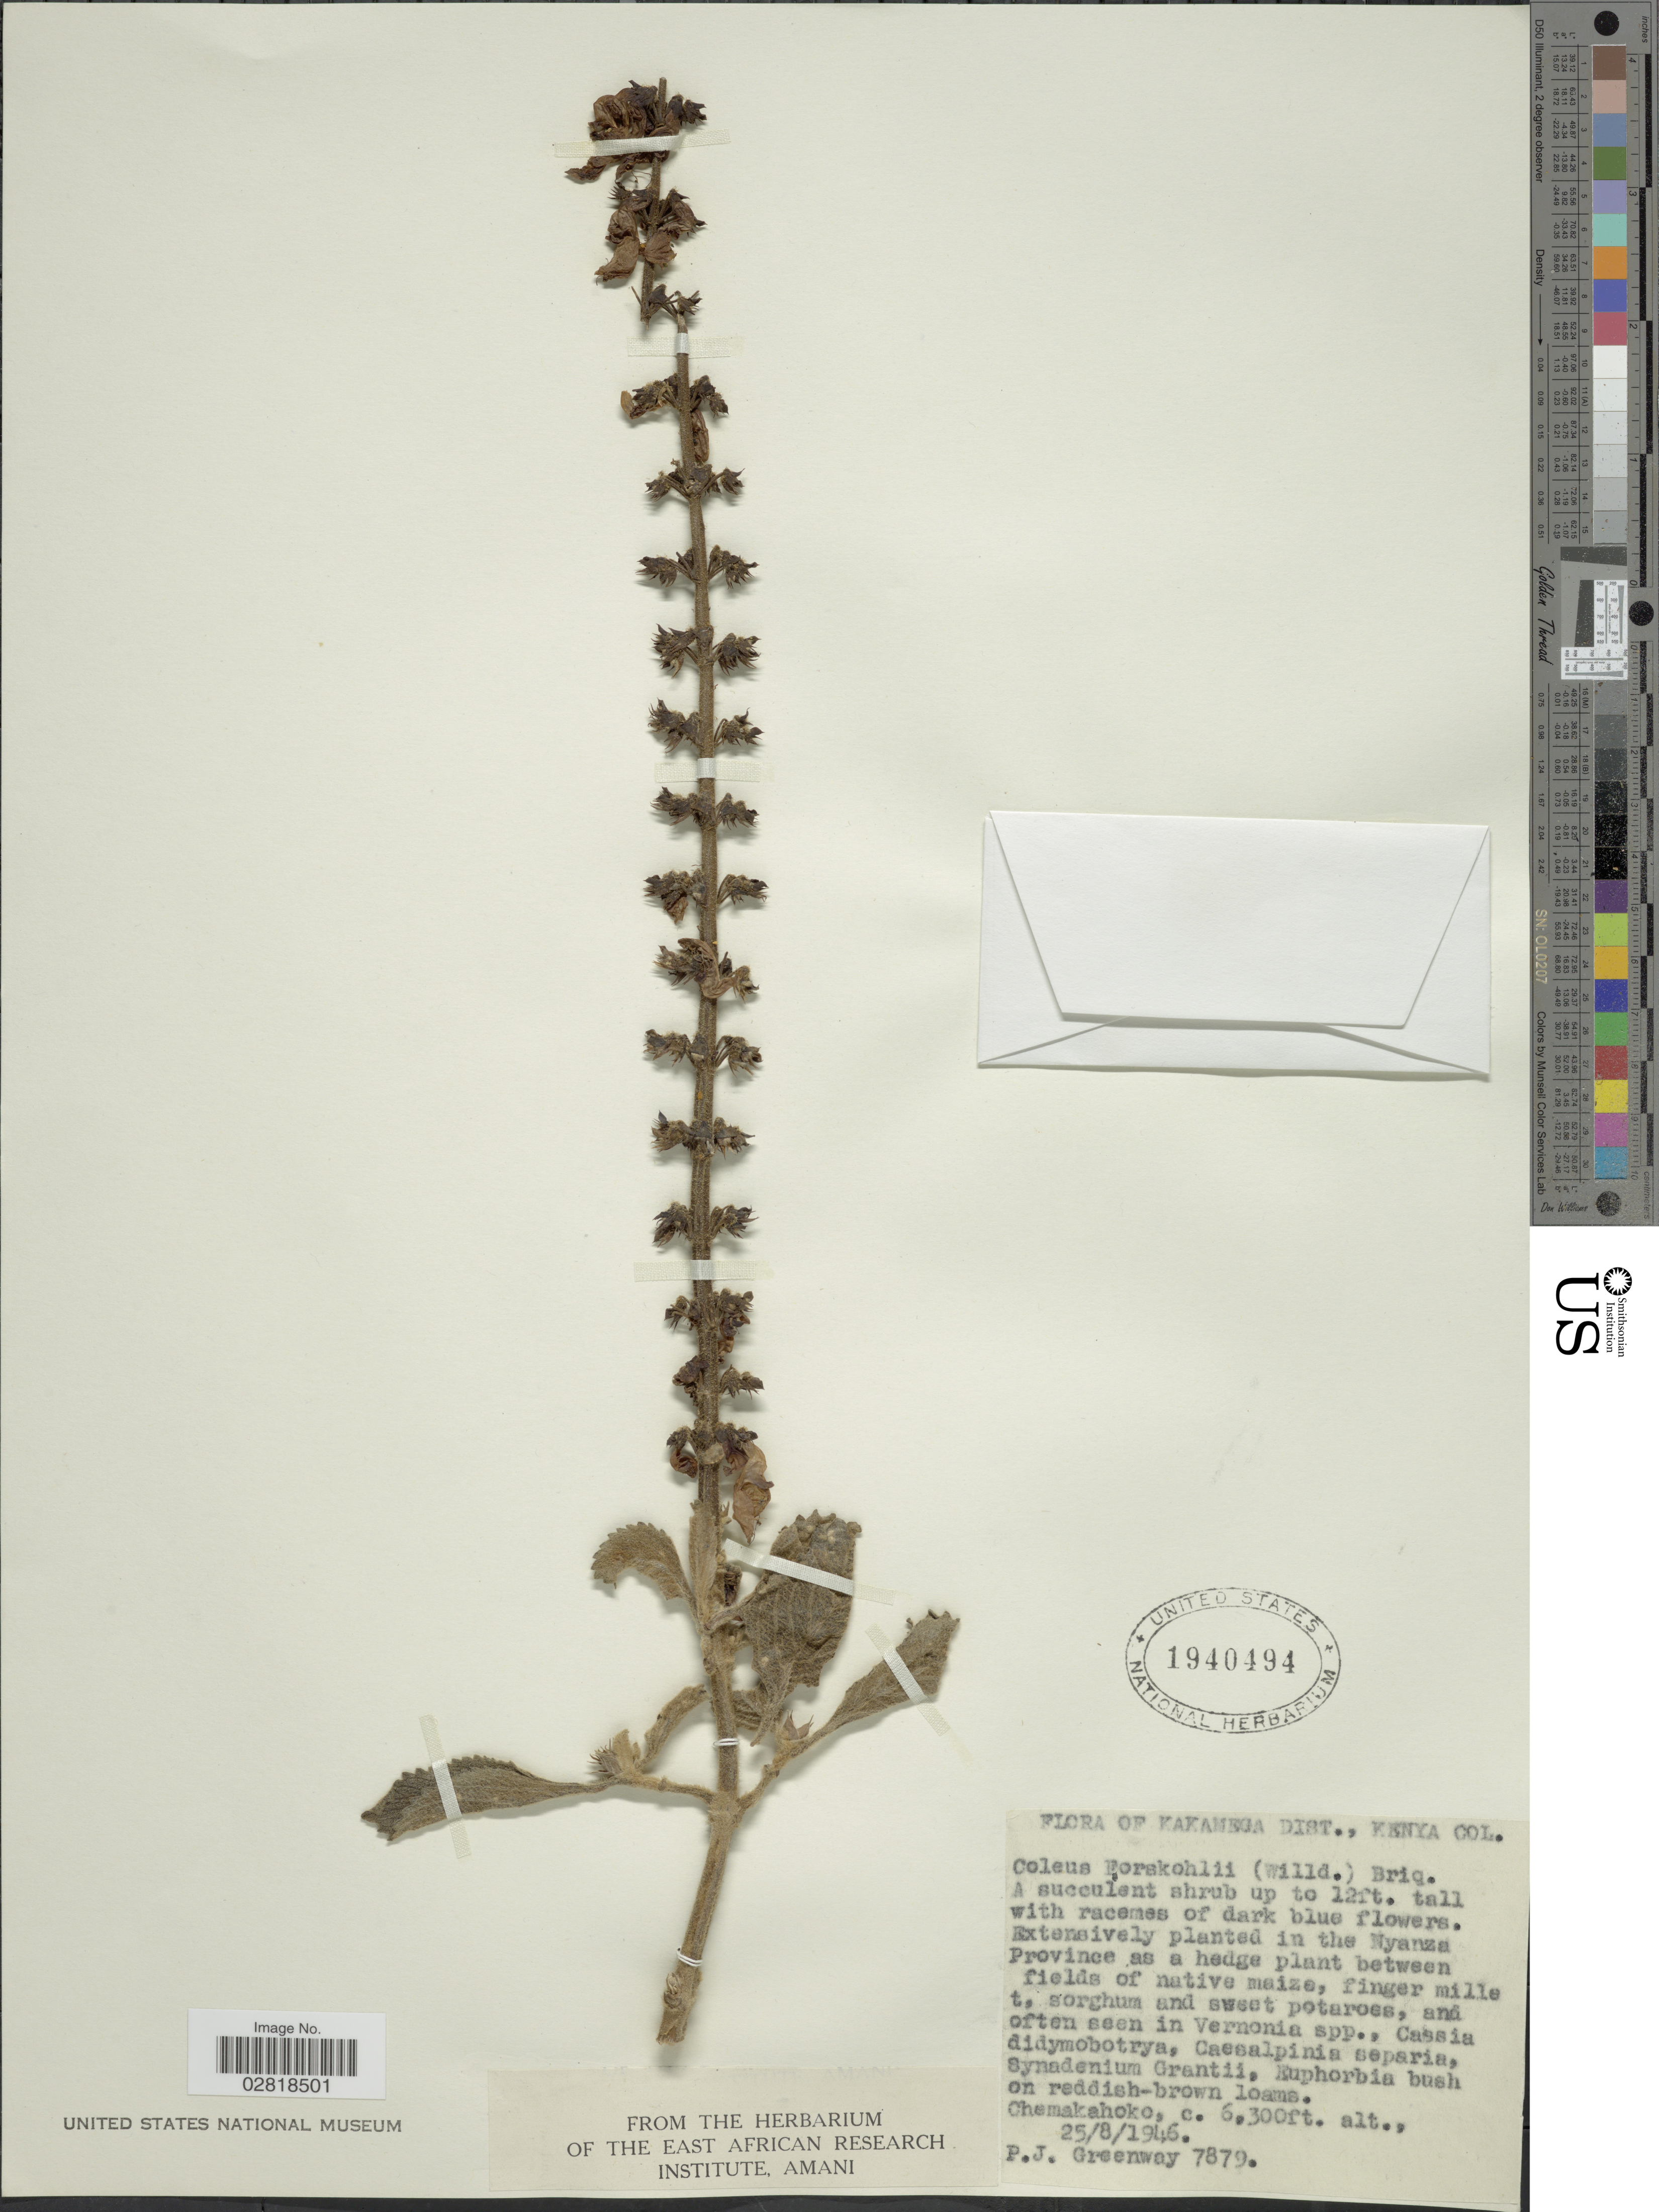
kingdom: Plantae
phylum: Tracheophyta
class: Magnoliopsida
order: Lamiales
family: Lamiaceae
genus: Plectranthus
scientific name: Plectranthus forskohlii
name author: Willd.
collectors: P. J. Greenway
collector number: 7879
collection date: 1946-08-25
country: Kenya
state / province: Kakamega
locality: Kakamega Dist., Kenya Col. Chemakahoko.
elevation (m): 1920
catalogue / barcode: US 1940494